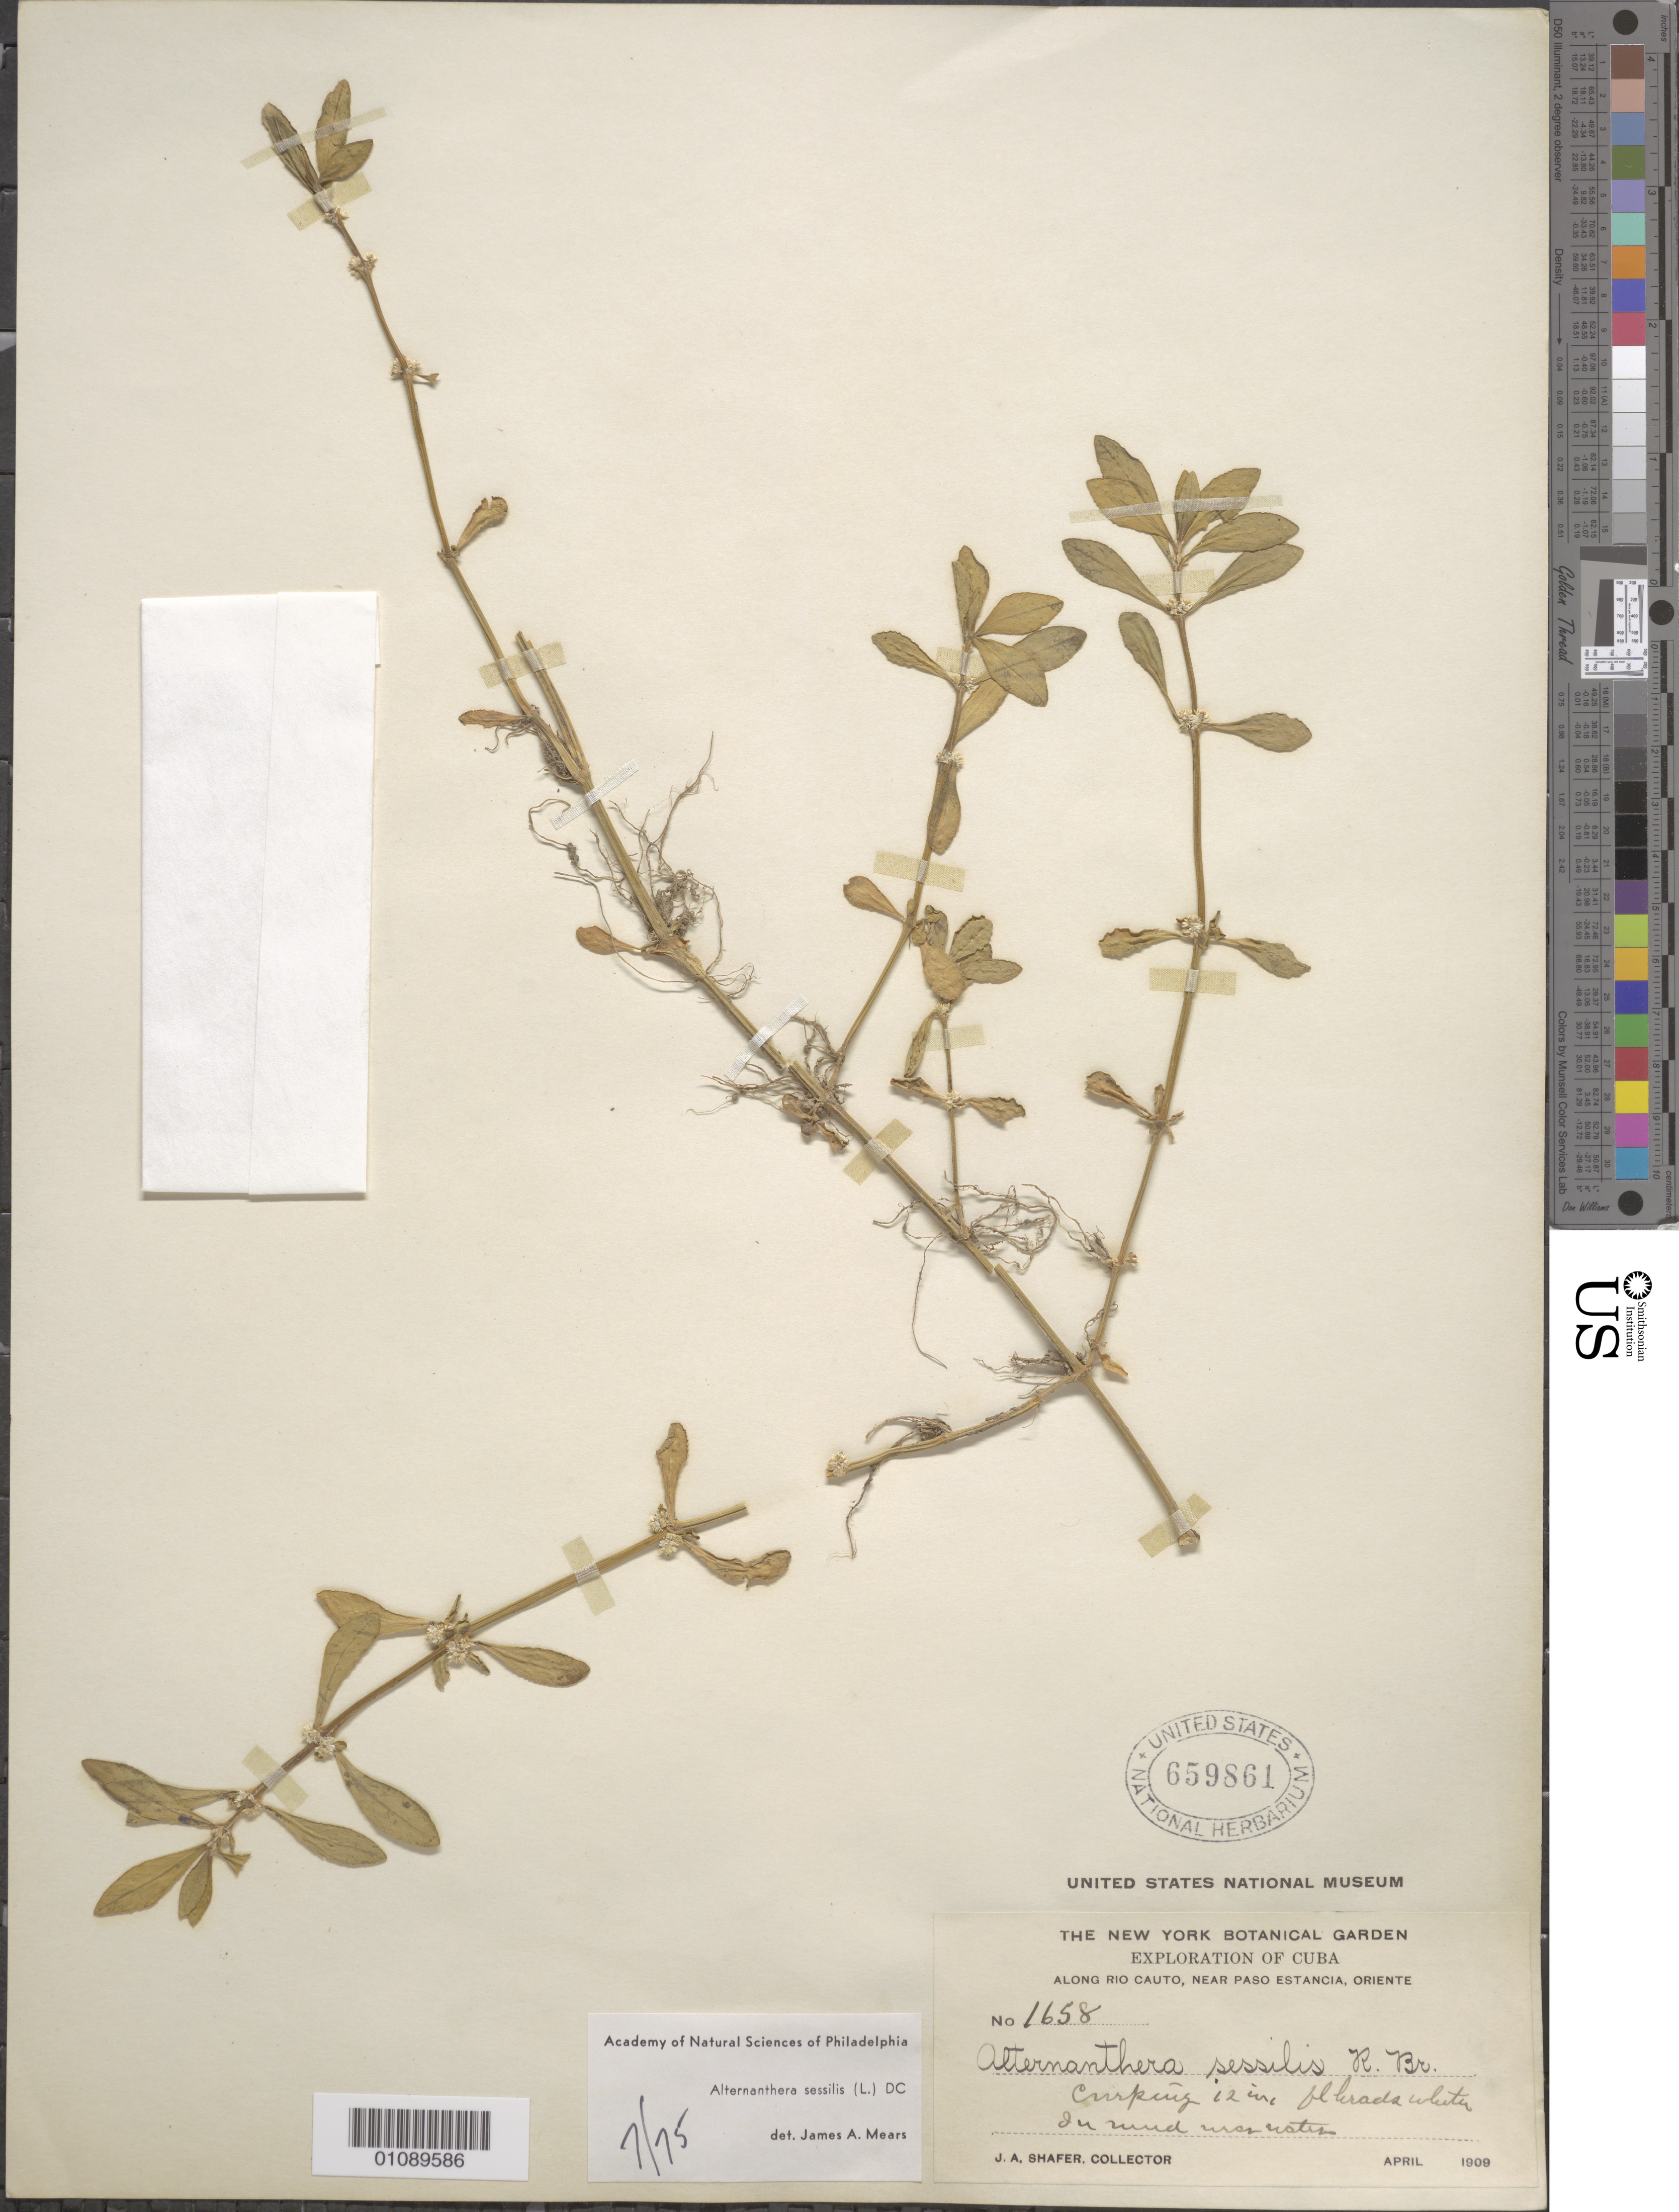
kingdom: Plantae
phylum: Tracheophyta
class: Magnoliopsida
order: Caryophyllales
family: Amaranthaceae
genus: Alternanthera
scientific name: Alternanthera sessilis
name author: (L.) DC.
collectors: J. A. Shafer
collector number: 1658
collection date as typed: Apr 1909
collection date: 1909-04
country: Cuba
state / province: Santiago de Cuba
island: Cuba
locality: Along Rio Cauto near Paso Estancia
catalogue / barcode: US 659861